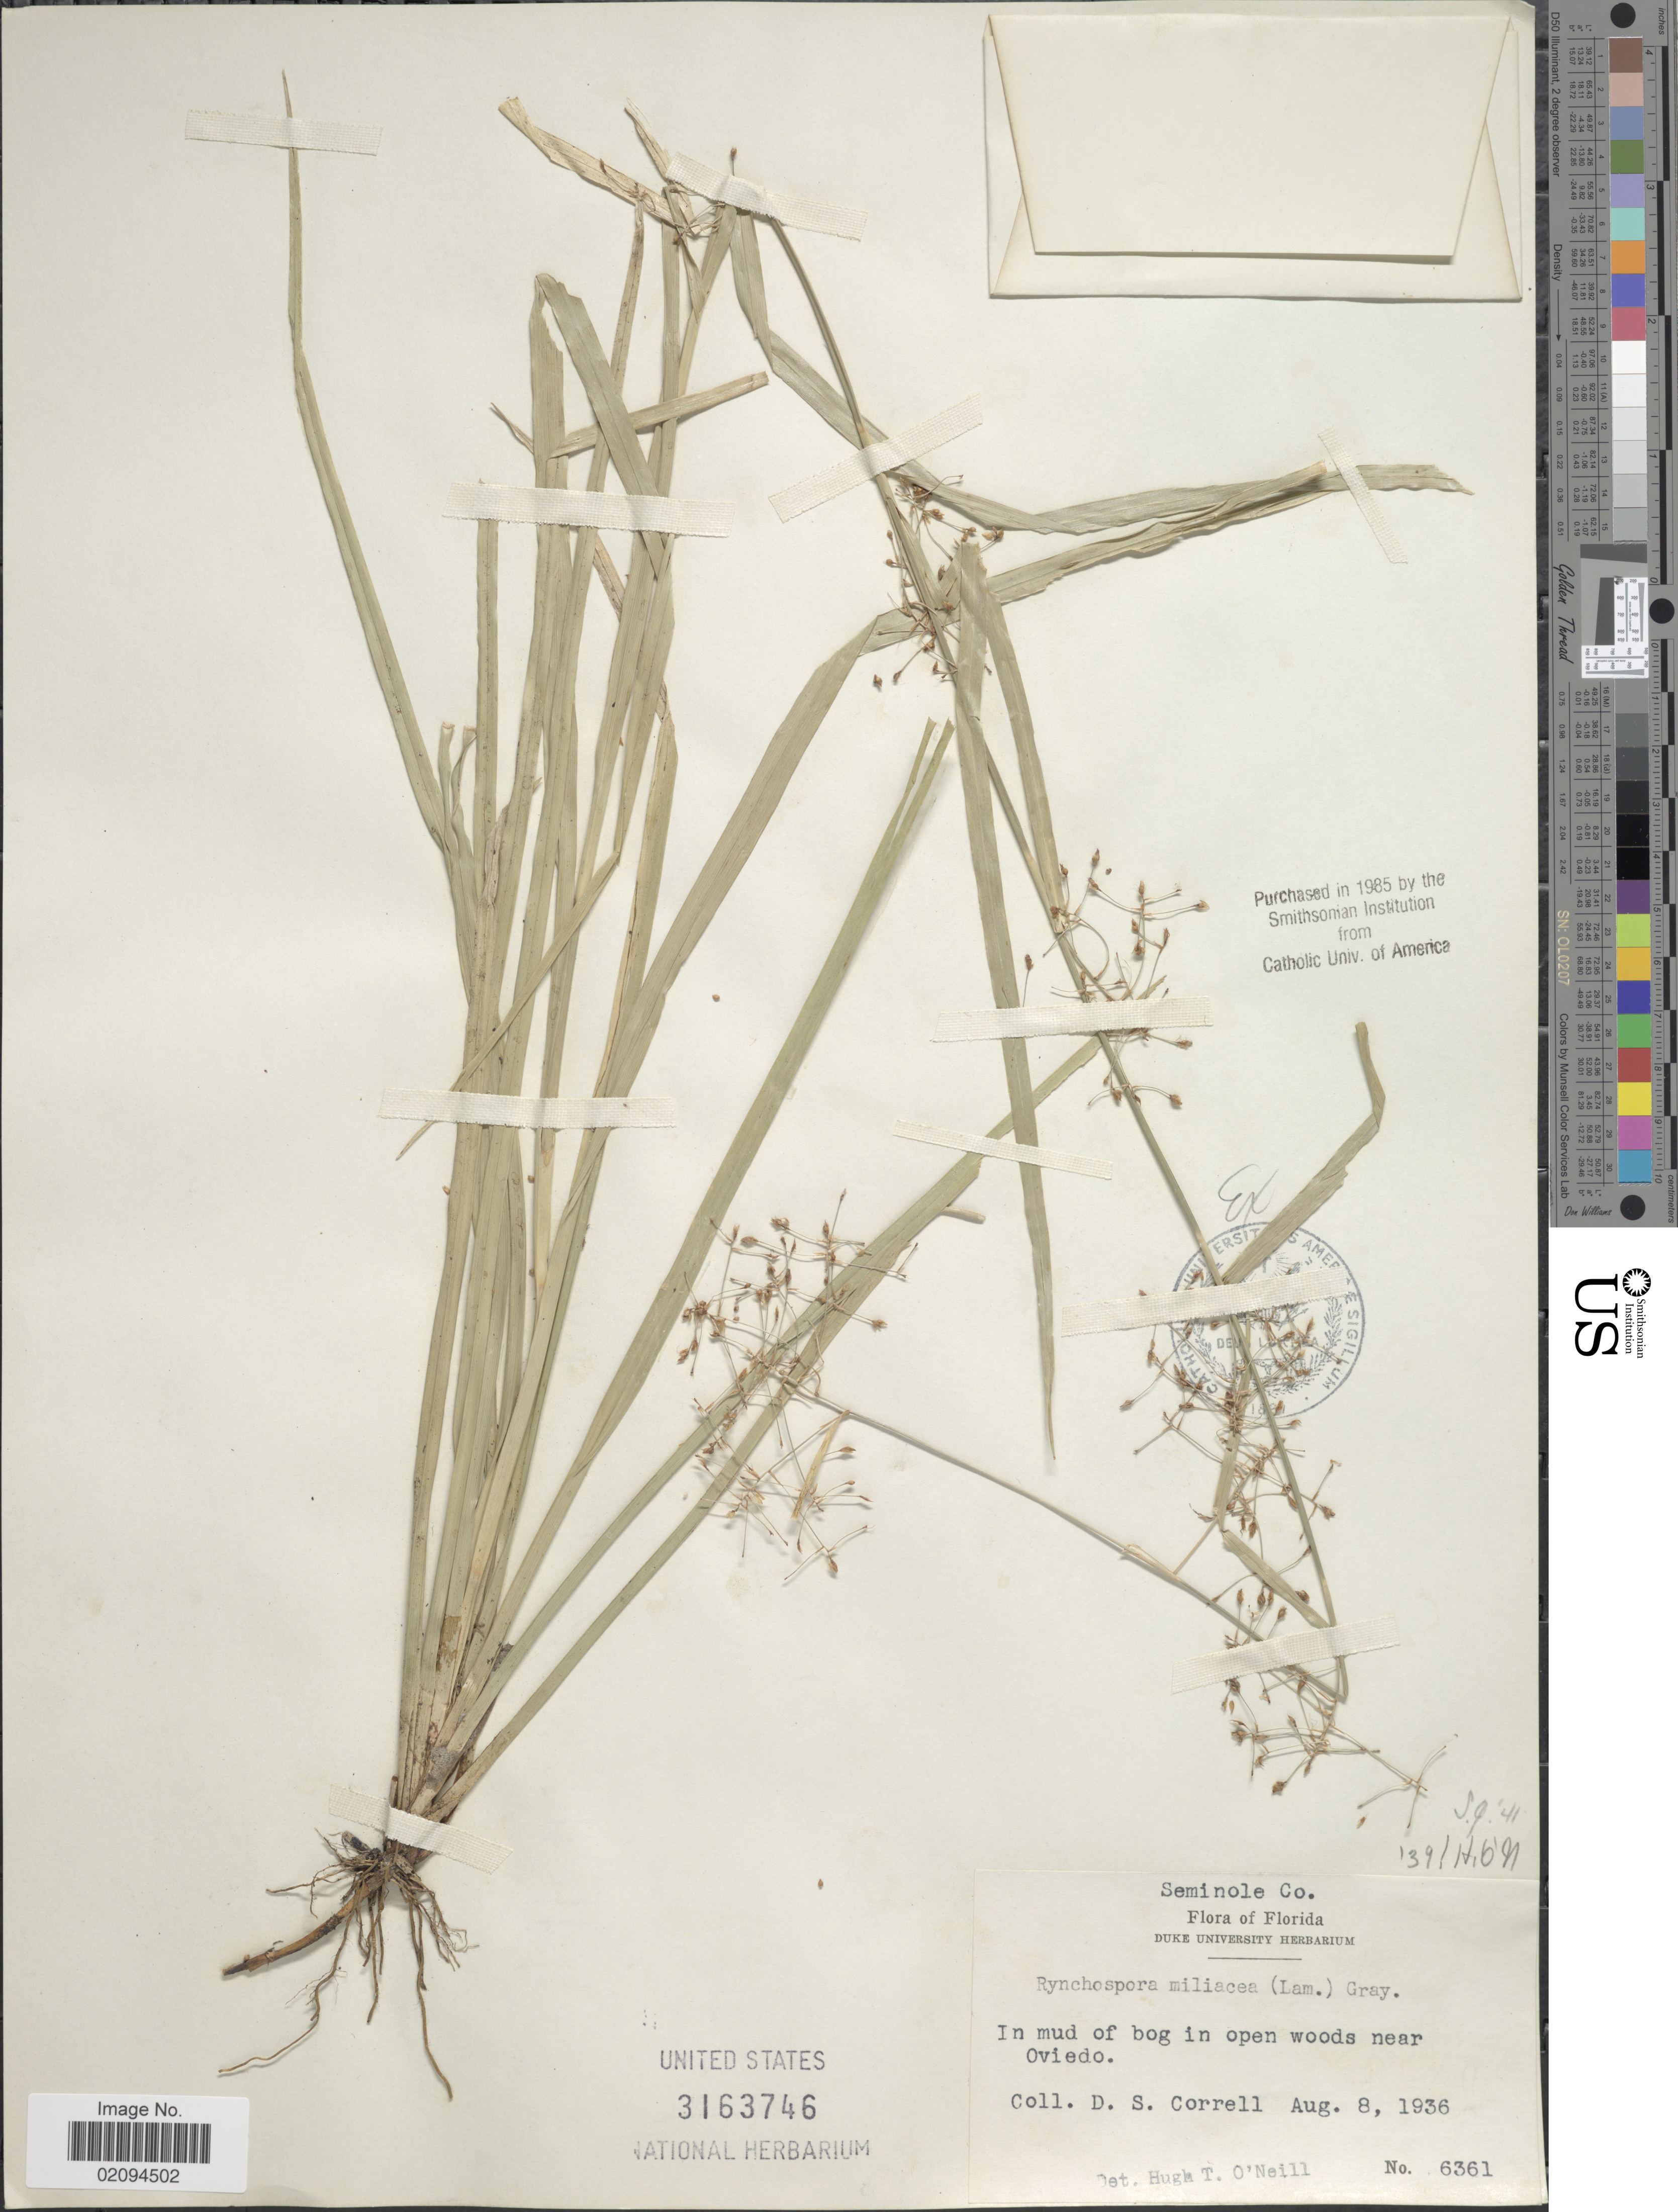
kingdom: Plantae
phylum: Tracheophyta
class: Liliopsida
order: Poales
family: Cyperaceae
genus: Rhynchospora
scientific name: Rhynchospora miliacea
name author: (Lam.) A. Gray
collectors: D. S. Correll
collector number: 6361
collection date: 1936-08-08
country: United States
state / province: Florida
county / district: Seminole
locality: In mud of bog in open woods near Oviedo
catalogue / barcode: US 3163746